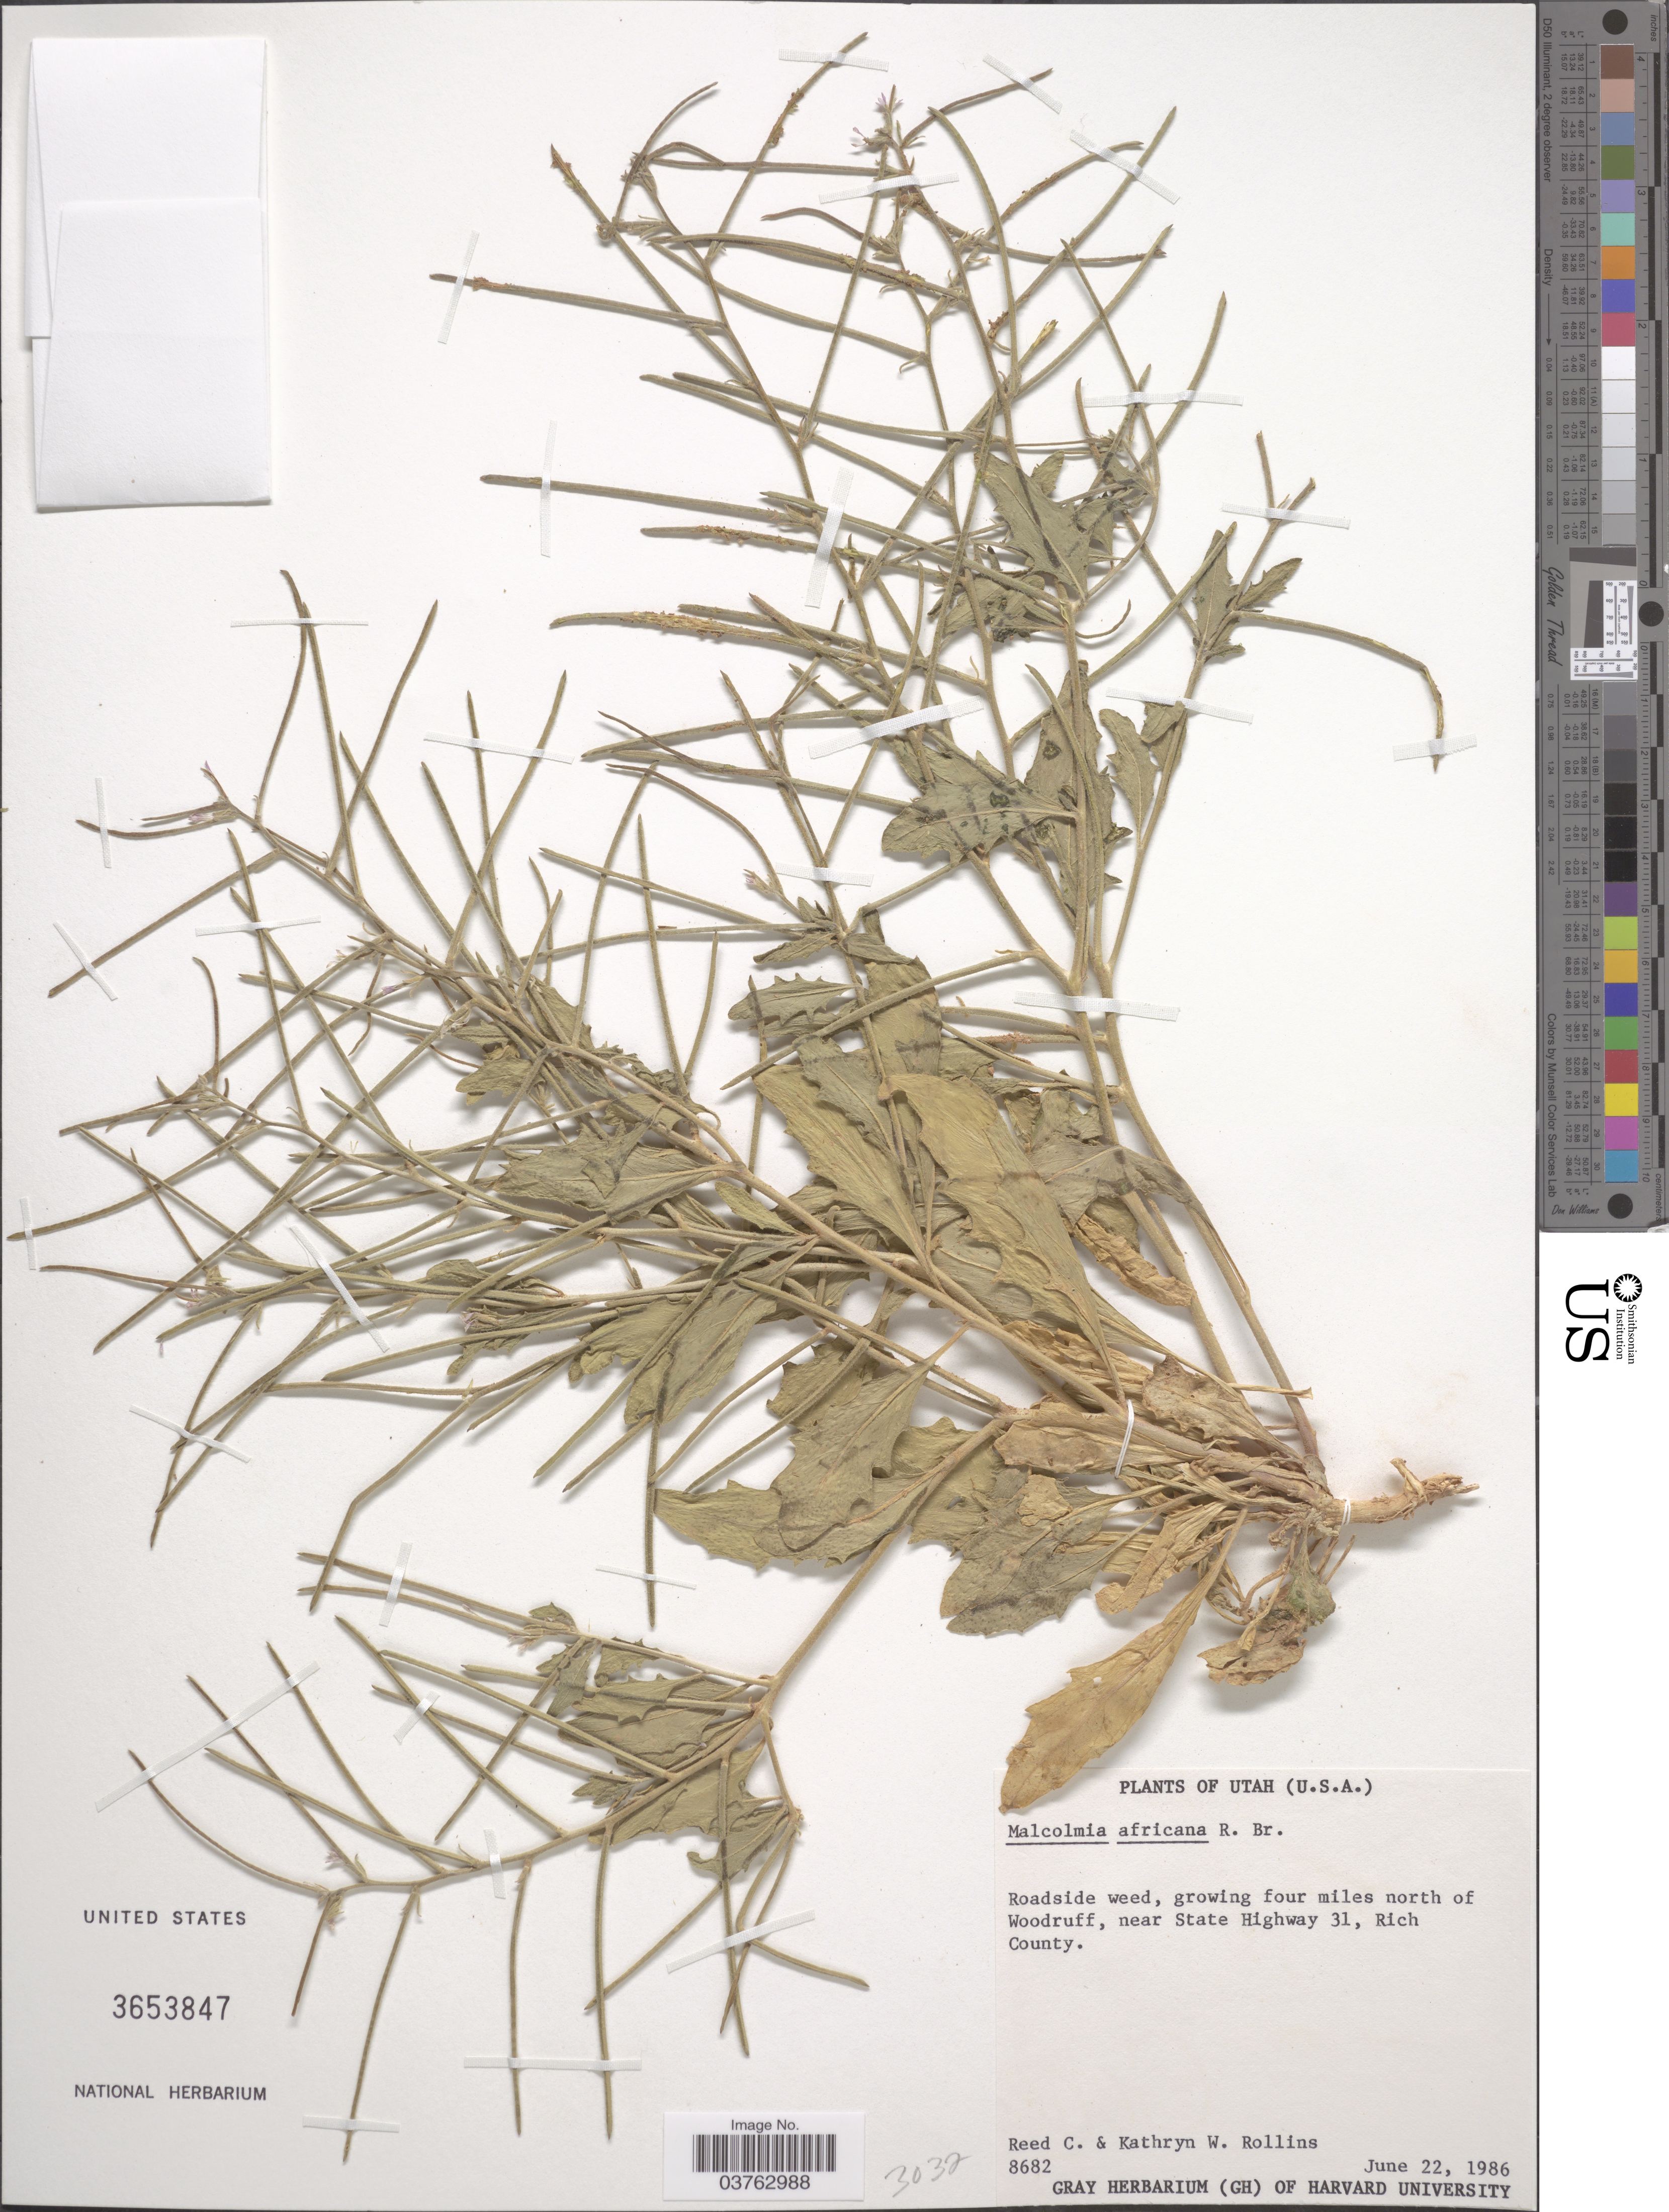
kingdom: Plantae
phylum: Tracheophyta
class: Magnoliopsida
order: Brassicales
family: Brassicaceae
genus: Malcolmia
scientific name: Malcolmia africana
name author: (L.) W.T. Aiton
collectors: R. C. Rollins & K. W. Rollins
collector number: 8682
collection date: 1986-06-22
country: United States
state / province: Utah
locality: Roadside weed, growing four miles north of Woodruff, near State Highway 31, Rich County.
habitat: roadside weed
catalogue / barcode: US 3653847